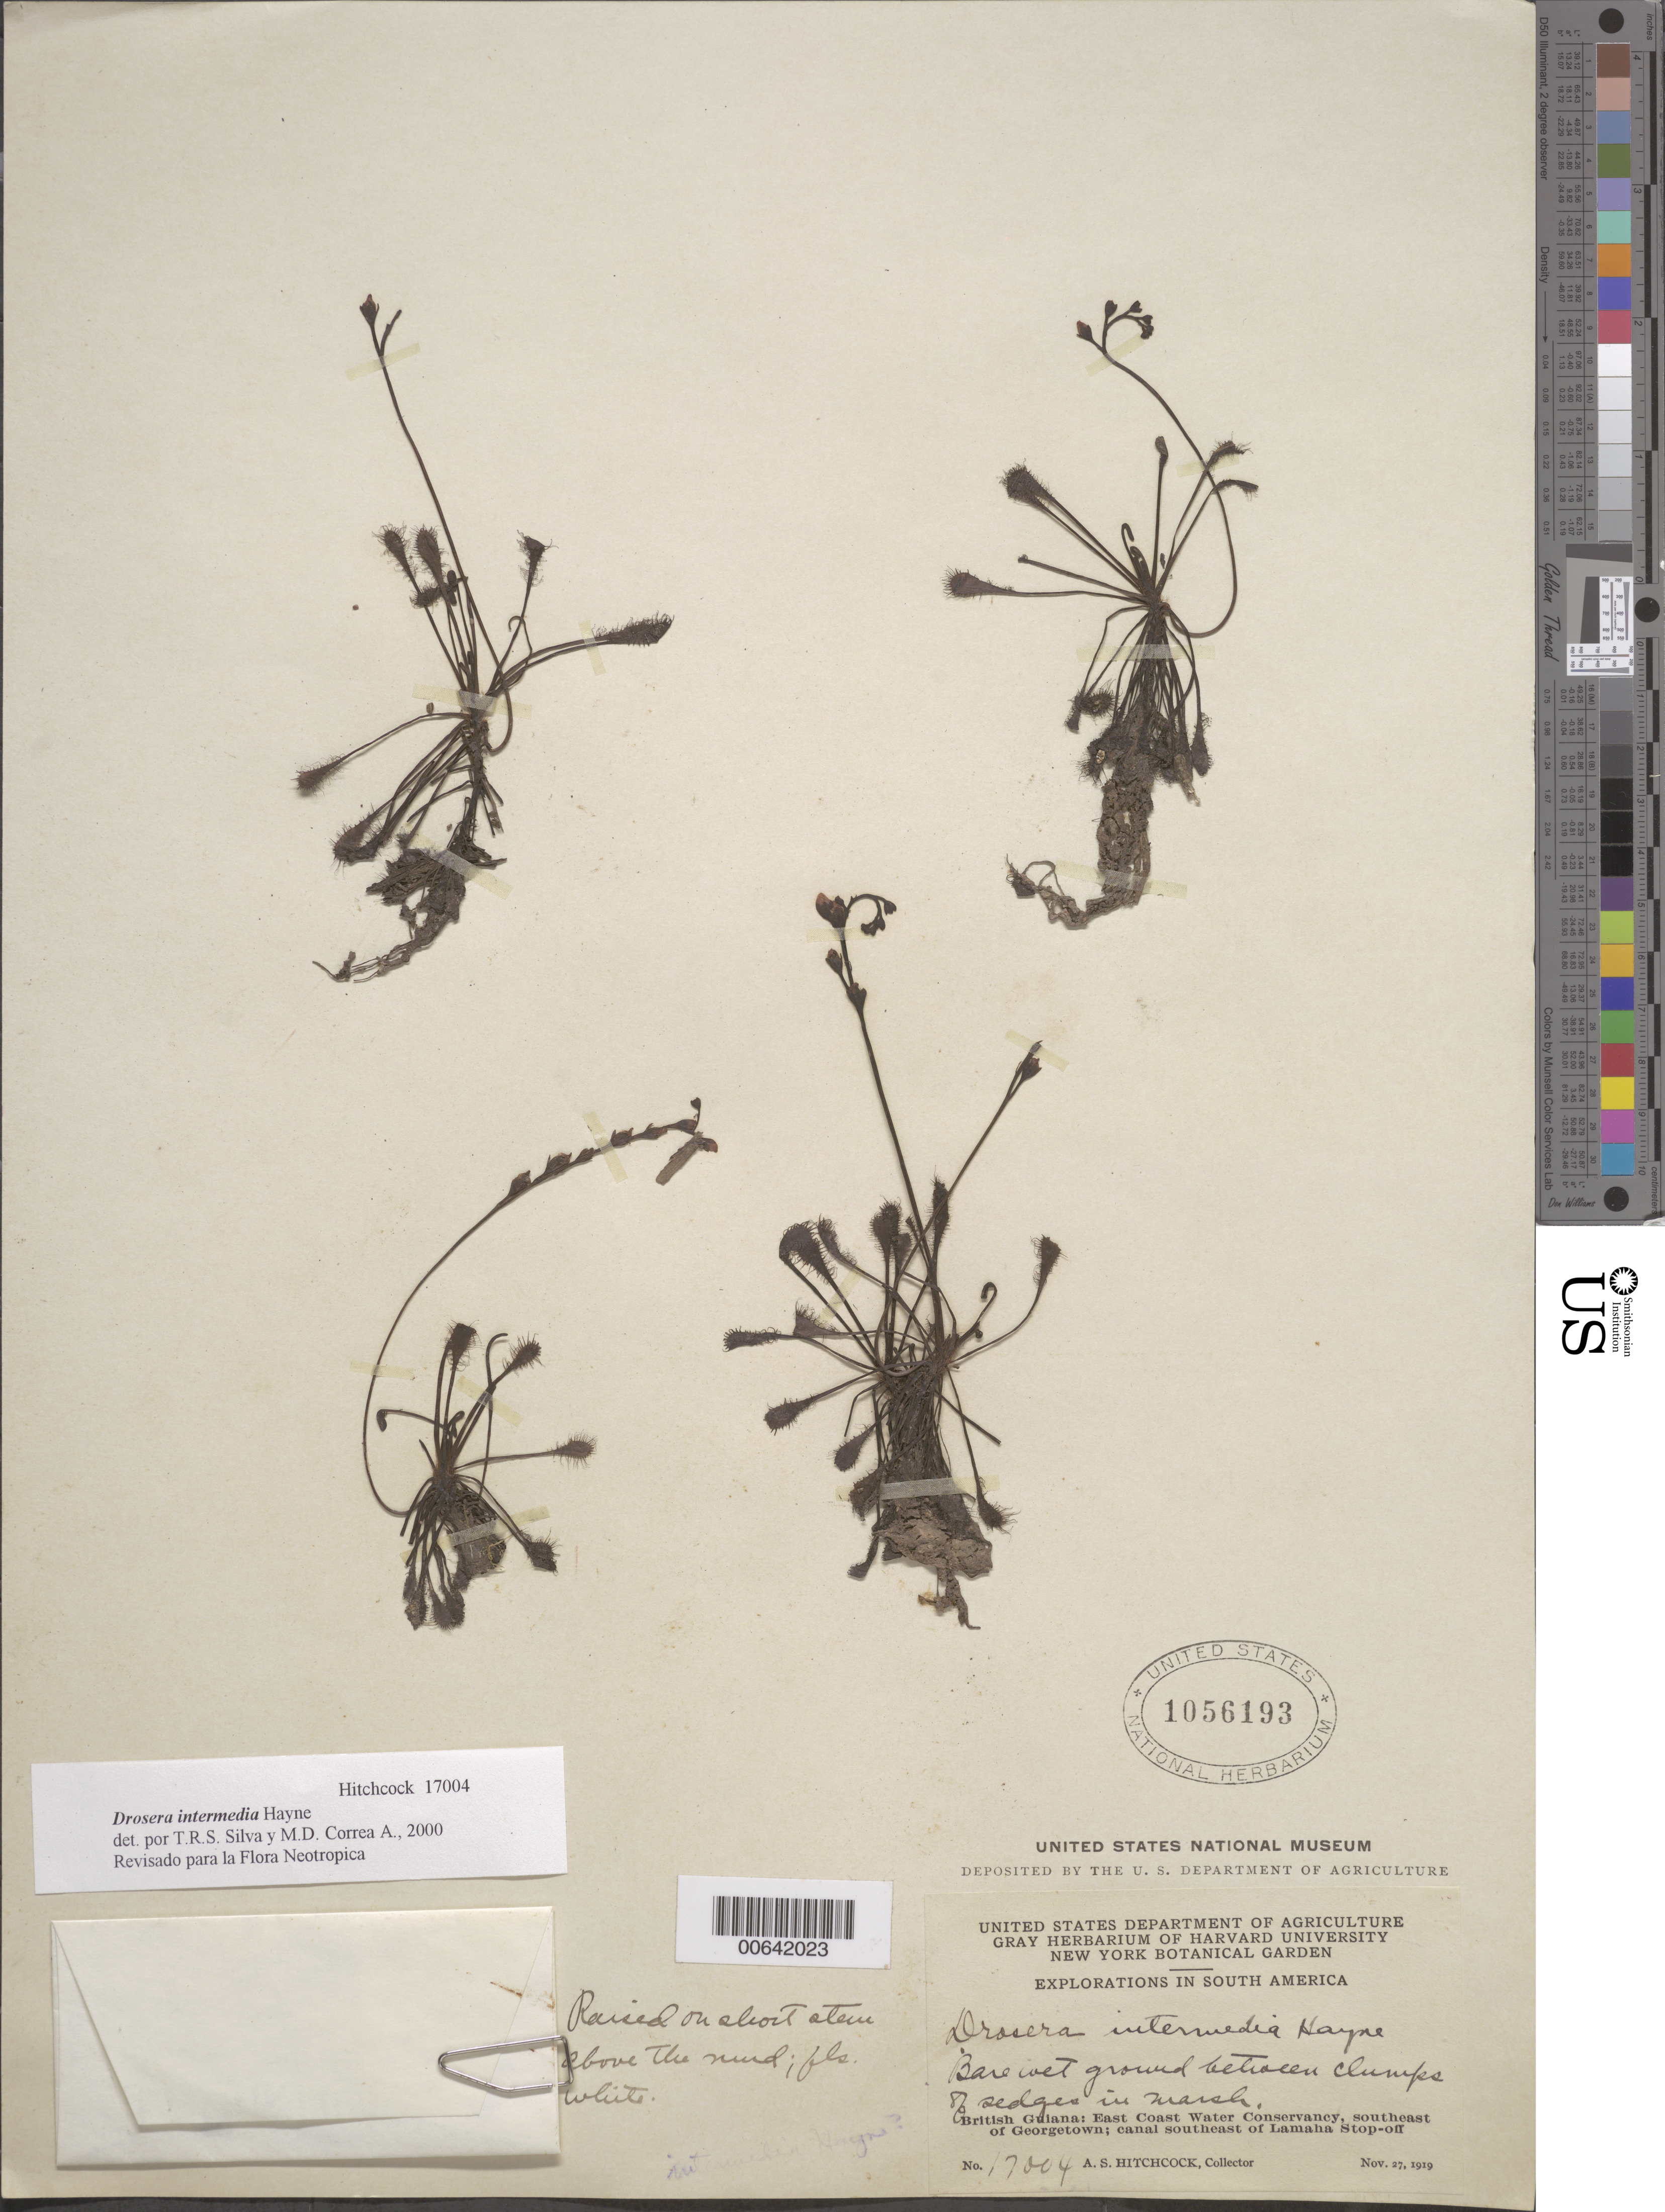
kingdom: Plantae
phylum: Tracheophyta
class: Magnoliopsida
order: Caryophyllales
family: Droseraceae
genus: Drosera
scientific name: Drosera intermedia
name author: Hayne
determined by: Silva, T. R. S. & Correa A. , M. D.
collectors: A. S. Hitchcock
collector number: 17004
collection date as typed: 27 Nov 1919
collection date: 1919-11-27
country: Guyana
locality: East Coast Water Conservancy, SE of Georgetown; canal SE of Lamaha Stop-of.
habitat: Bare wet ground between clumps of sedges in marsh.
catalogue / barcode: US 1056193